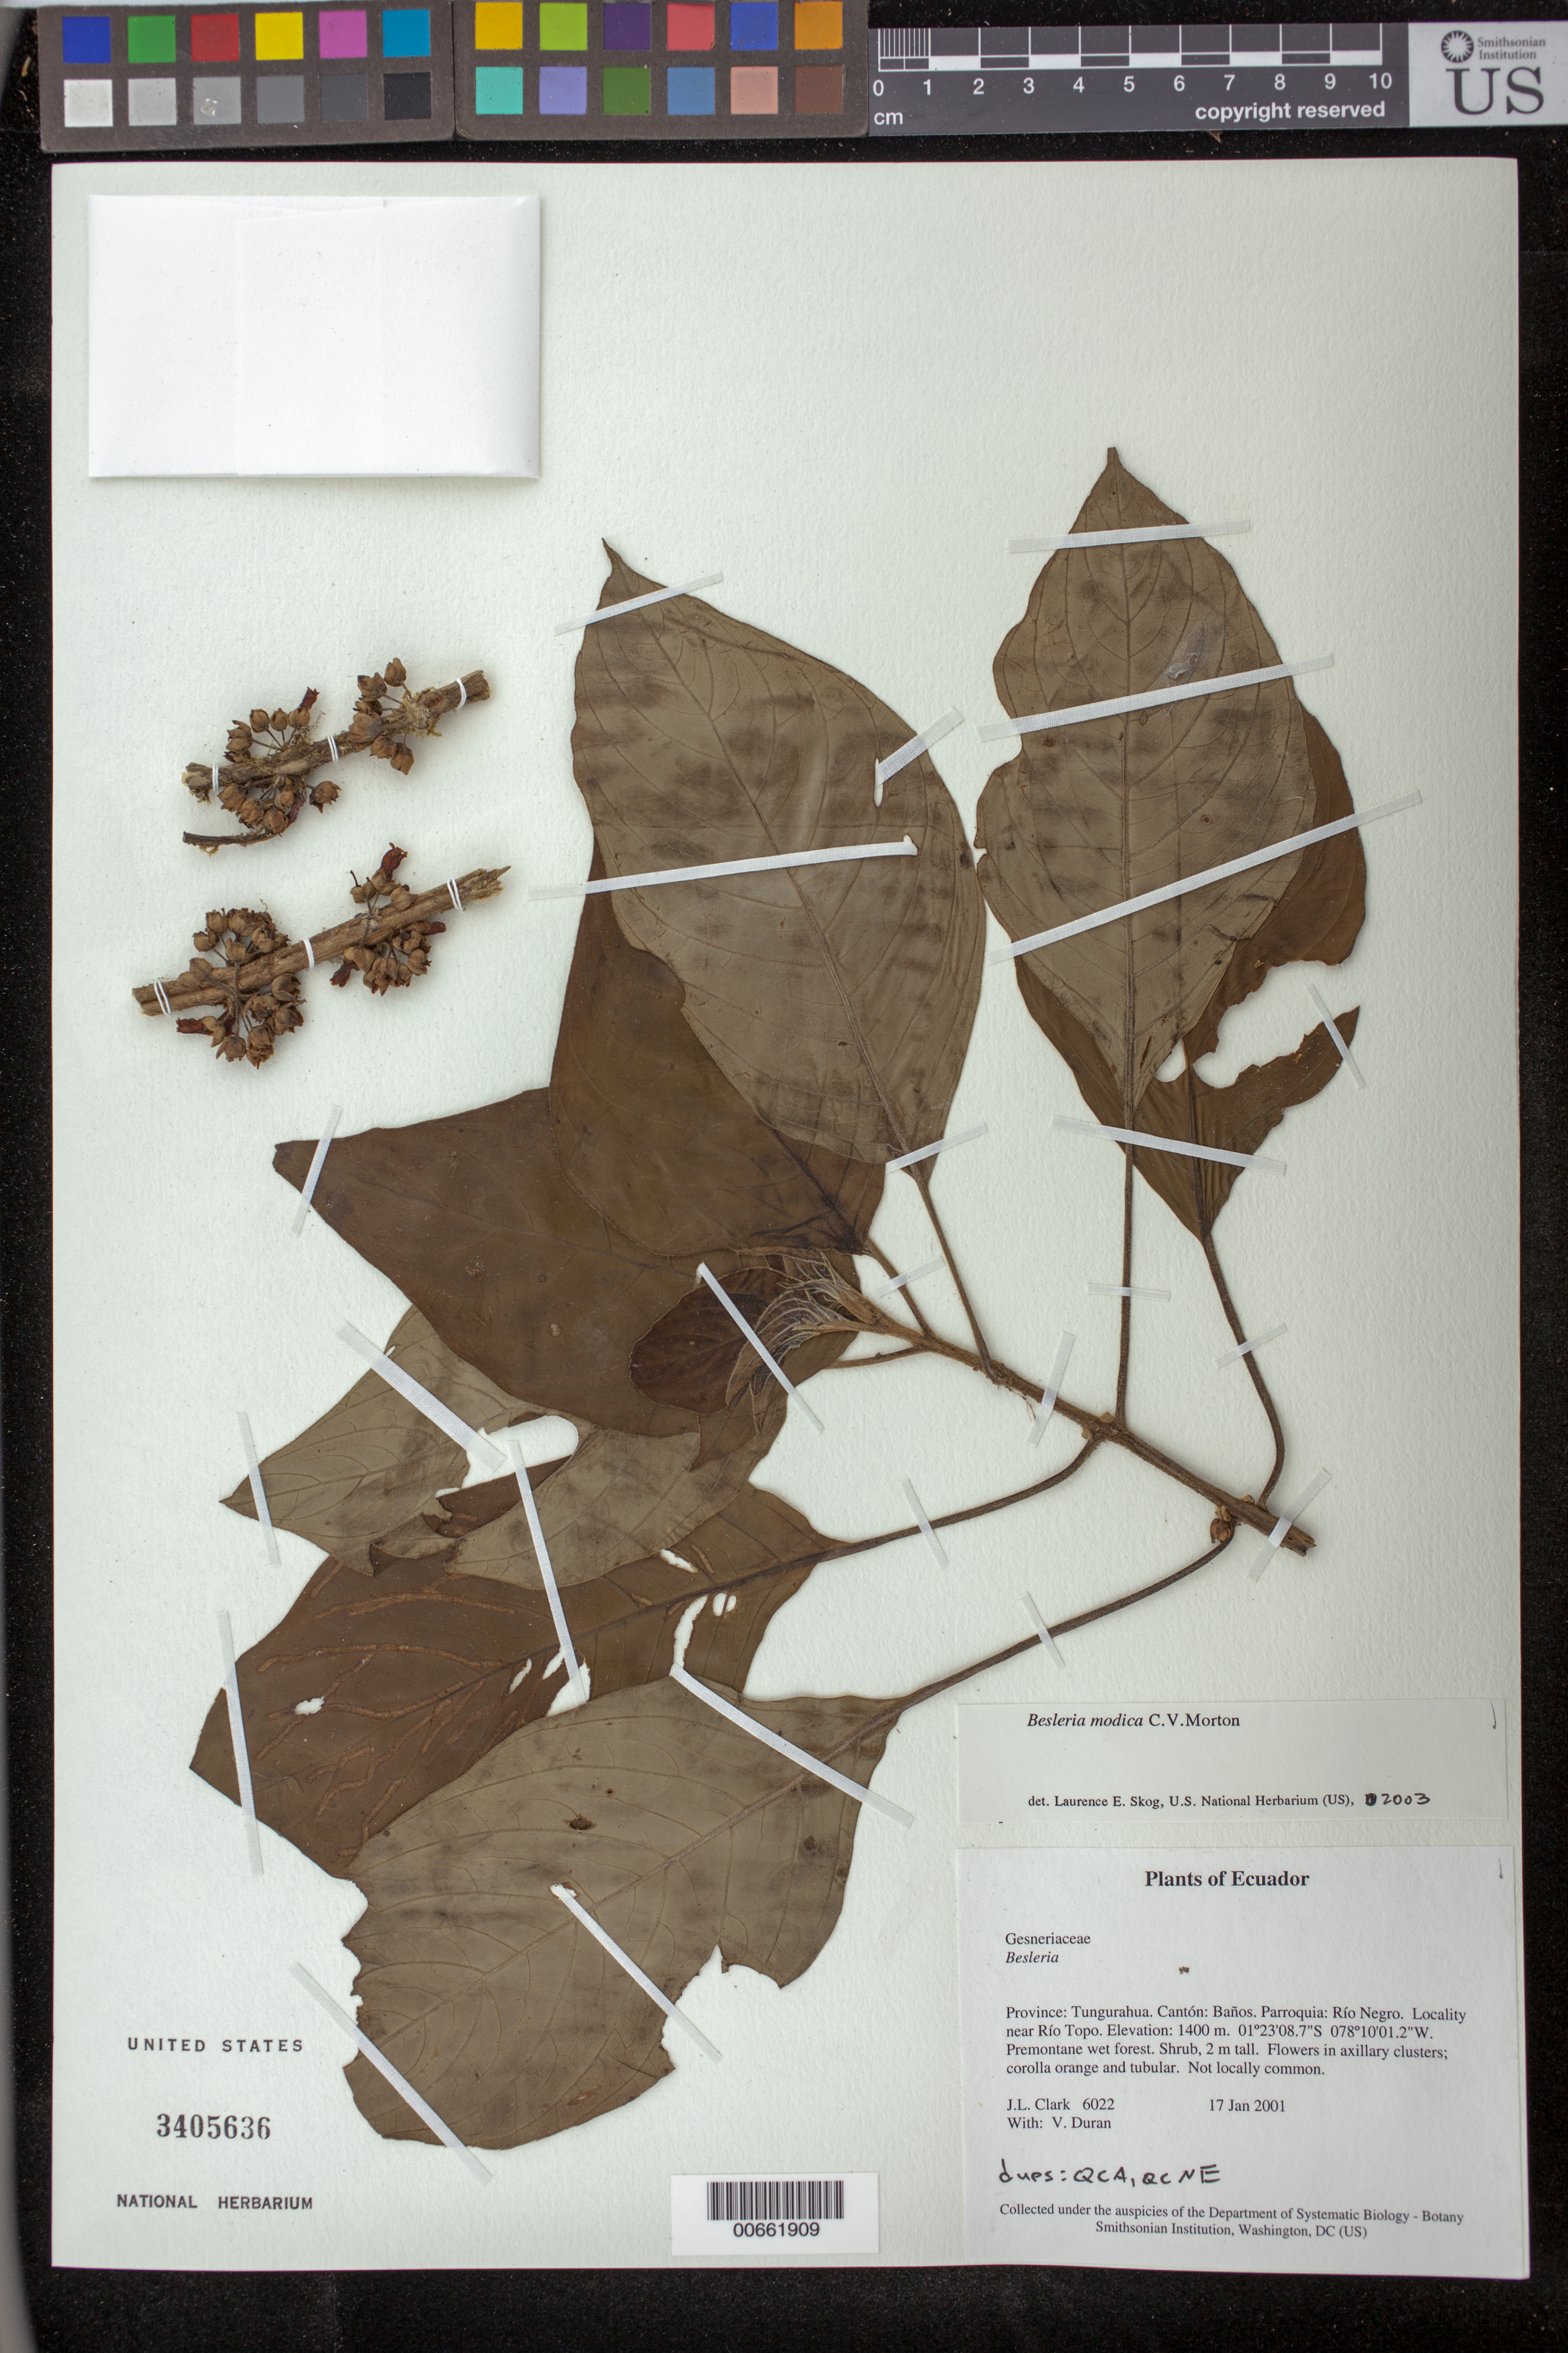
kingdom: Plantae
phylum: Tracheophyta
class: Magnoliopsida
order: Lamiales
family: Gesneriaceae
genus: Besleria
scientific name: Besleria modica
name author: C.V. Morton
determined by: Skog, Laurence E.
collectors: J. L. Clark & V. Duran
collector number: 6022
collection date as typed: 17 Jan 2001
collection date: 2001-01-17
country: Ecuador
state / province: Tungurahua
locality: Cantón: Baños. Parroquia: Río Negro. Locality near Río Topo.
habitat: Premontane wet forest.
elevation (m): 1400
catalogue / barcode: US 3405636